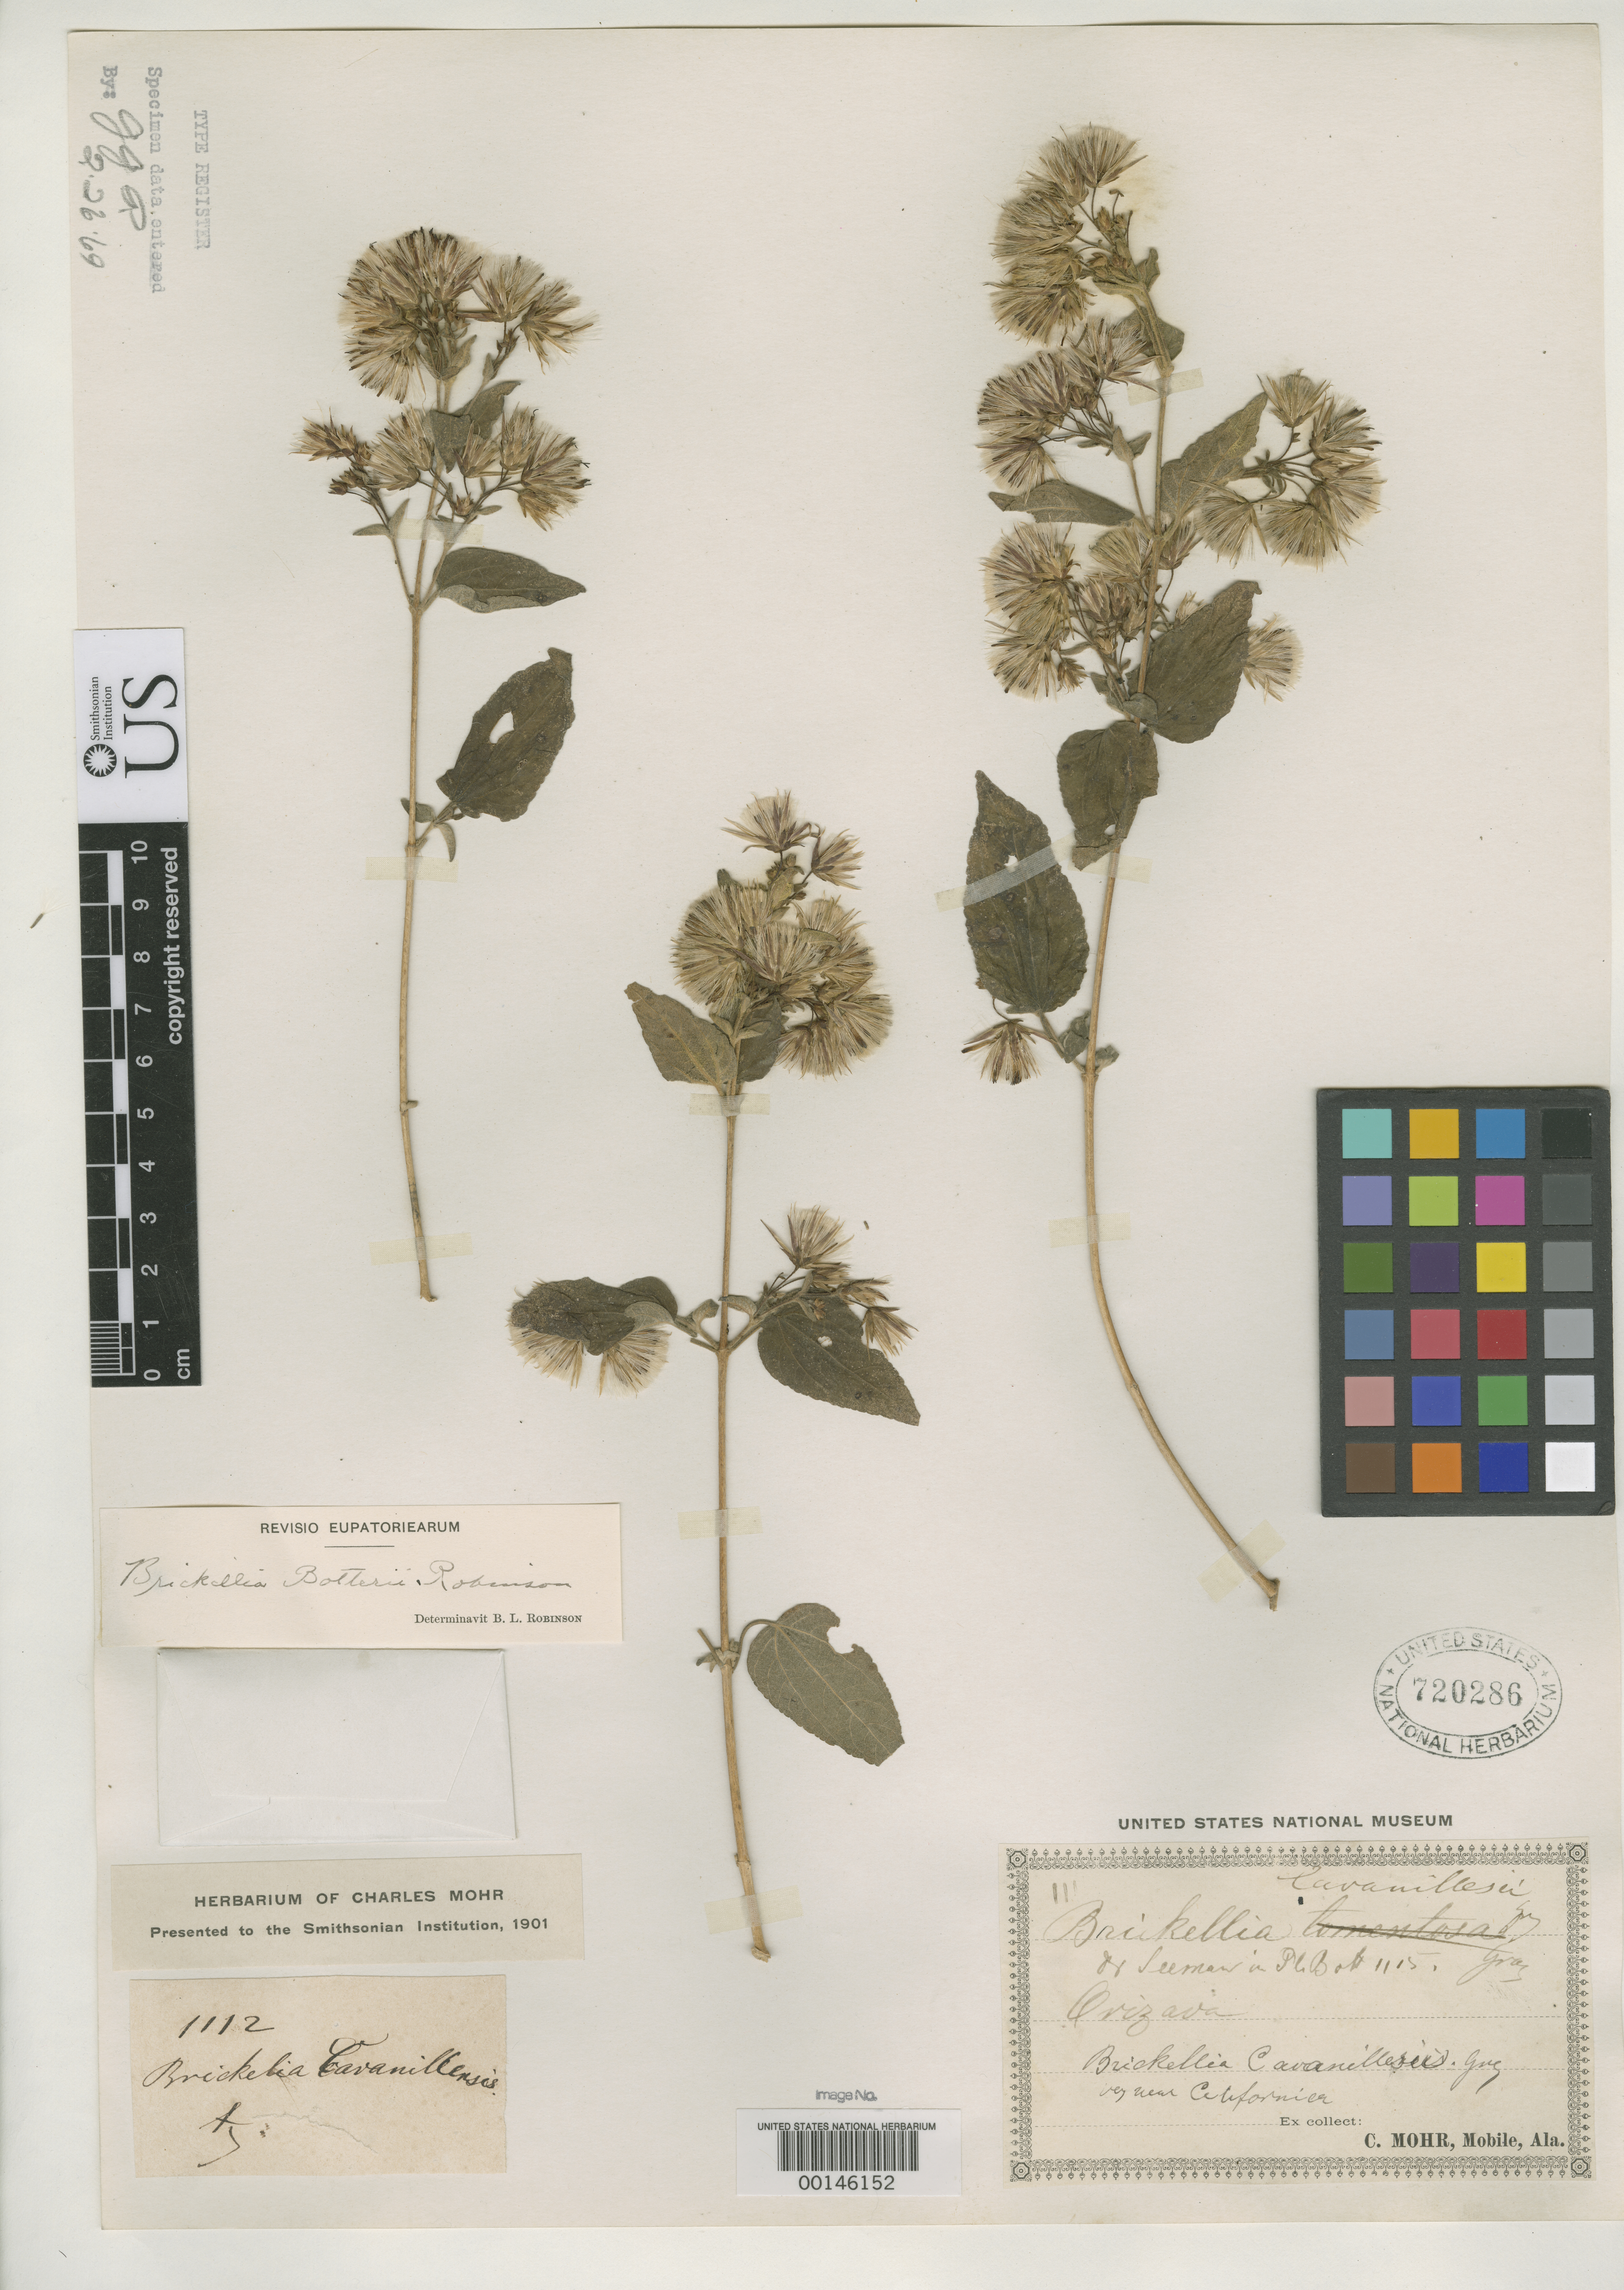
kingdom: Plantae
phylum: Tracheophyta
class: Magnoliopsida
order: Asterales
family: Asteraceae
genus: Brickellia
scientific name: Brickellia botterii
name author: B.L. Rob.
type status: Type Fragment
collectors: M. Botteri & C. T. Mohr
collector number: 1112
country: Mexico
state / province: Veracruz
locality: Orizaba.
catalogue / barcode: US 720286